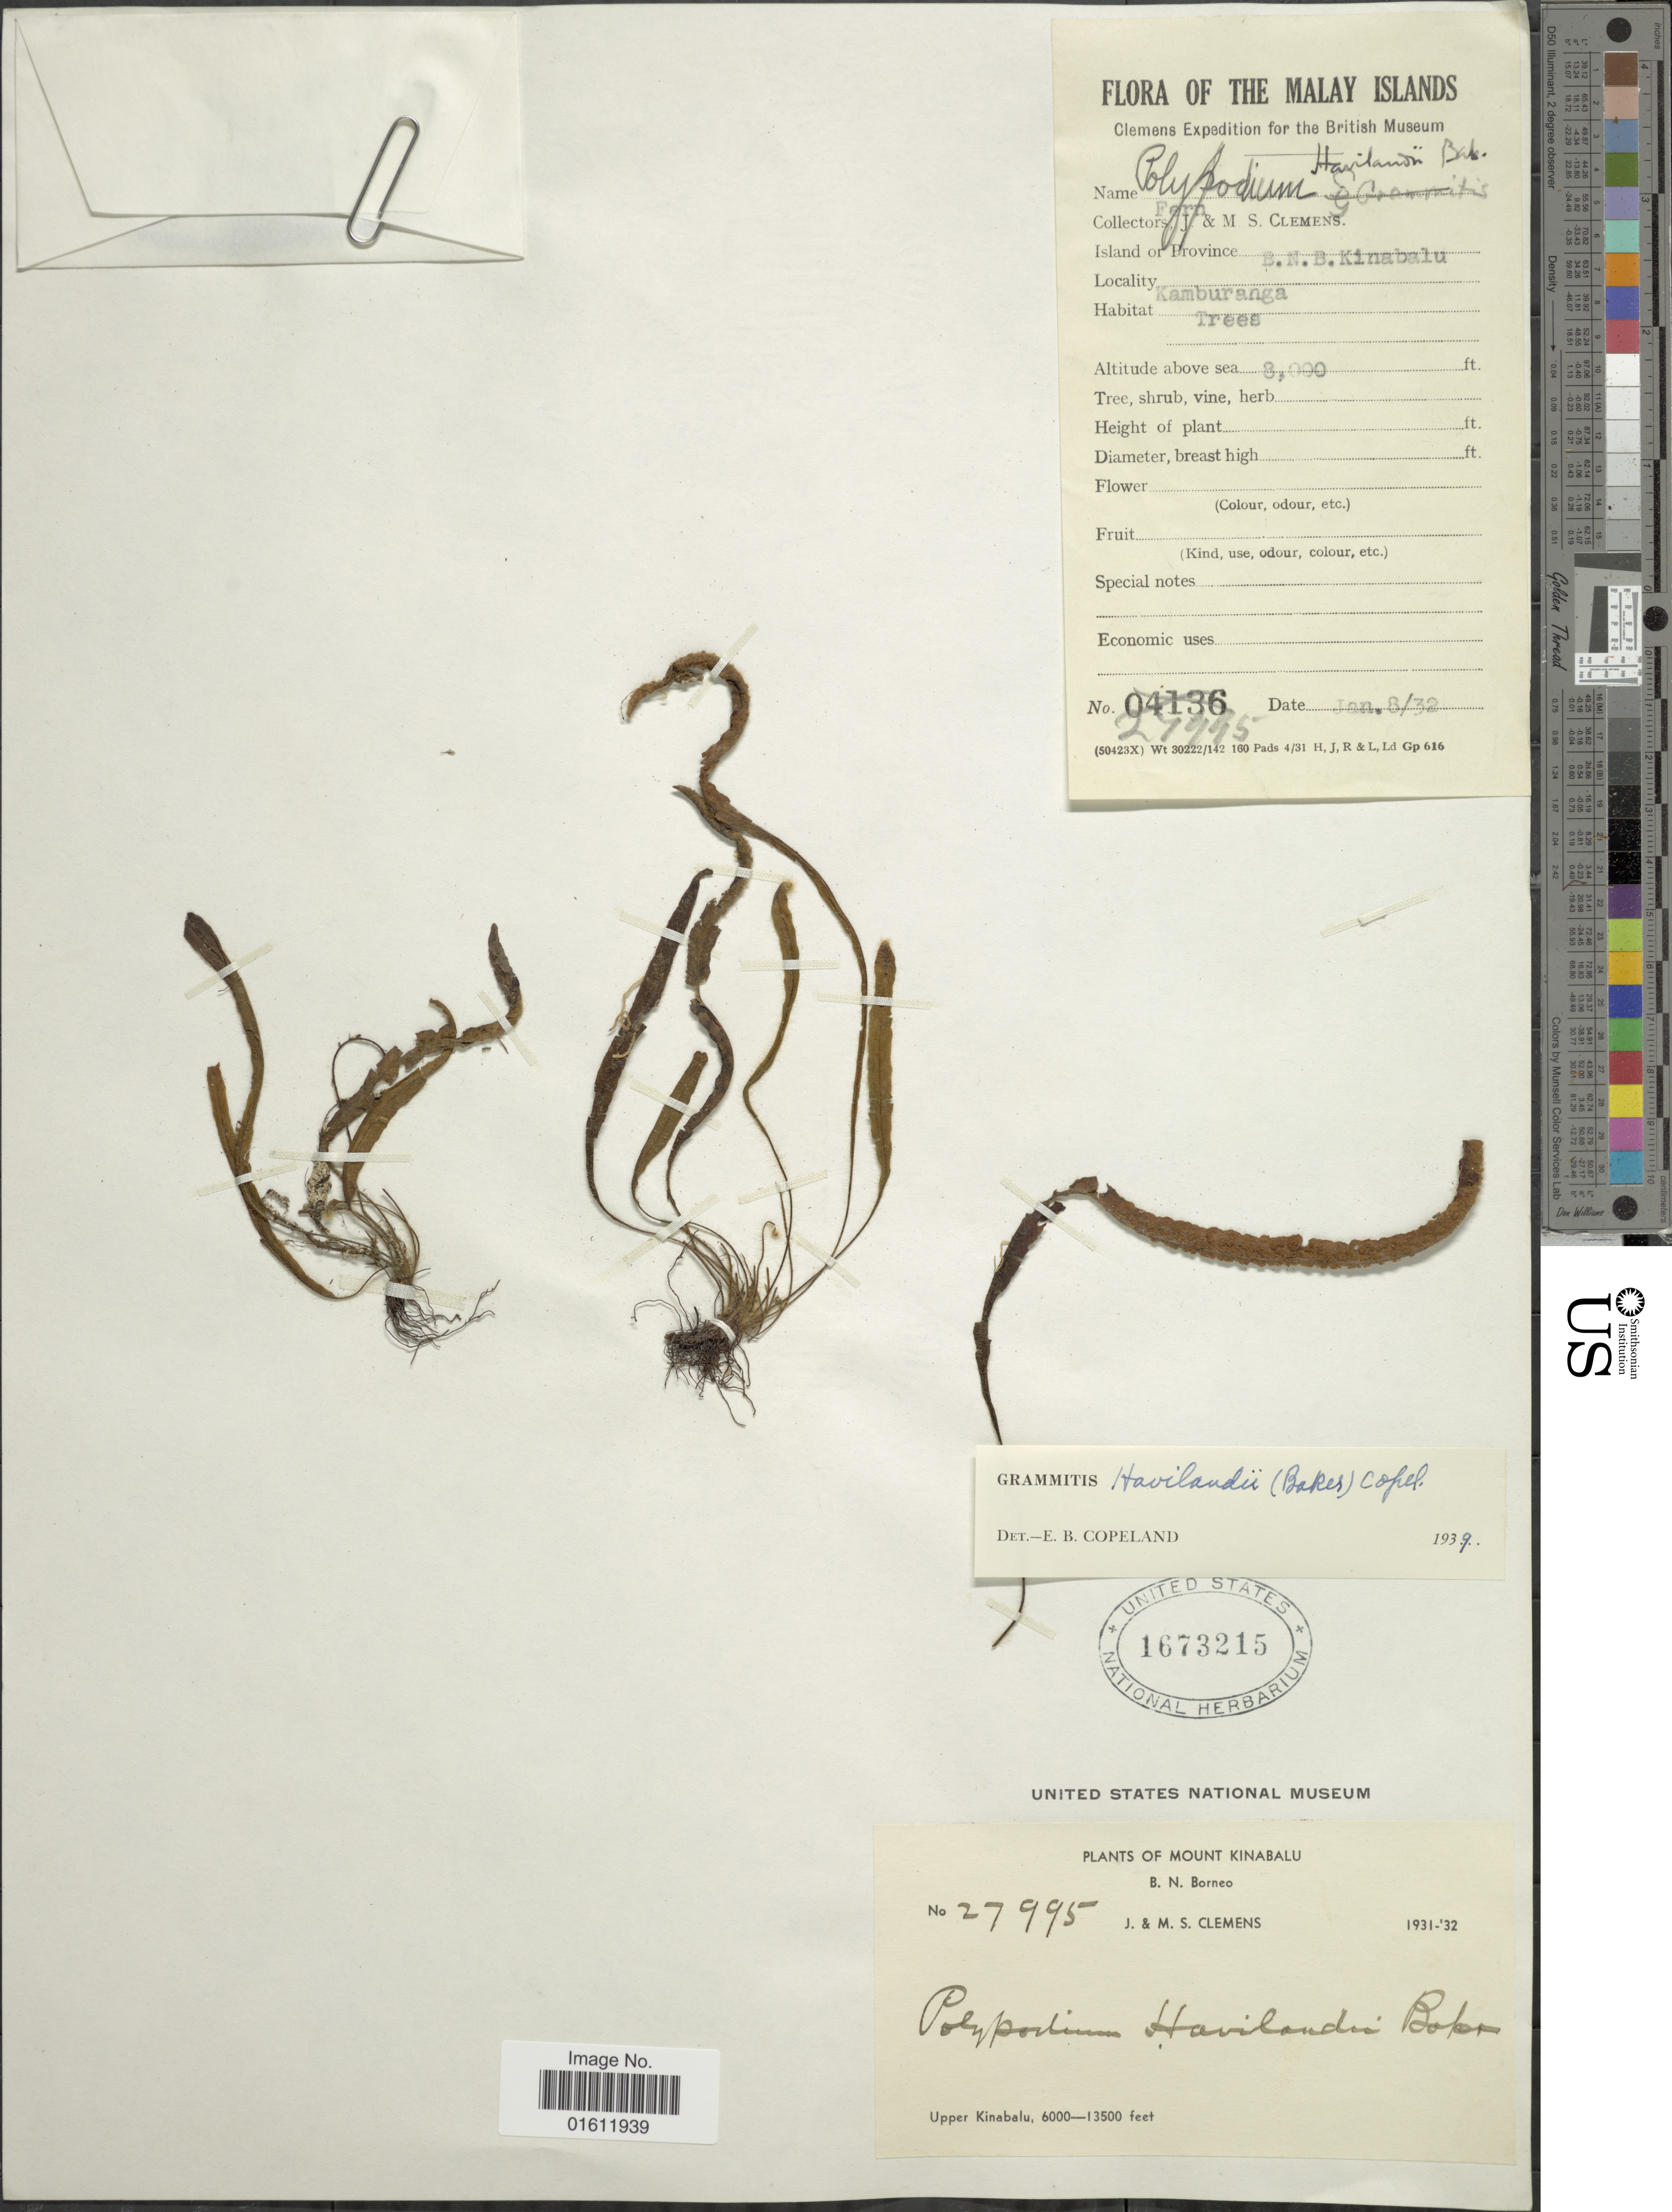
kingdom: Plantae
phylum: Tracheophyta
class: Polypodiopsida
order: Polypodiales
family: Polypodiaceae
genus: Radiogrammitis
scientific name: Radiogrammitis havilandii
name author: (Baker) Parris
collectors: M. S. Clemens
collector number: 27995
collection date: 1932-01-08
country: Malaysia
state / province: Sabah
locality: Mount Kinabalu, B.N. Borneo, upper Kinabalu, Kamburanga, The Malay Island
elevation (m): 2438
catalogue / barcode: US 1673215